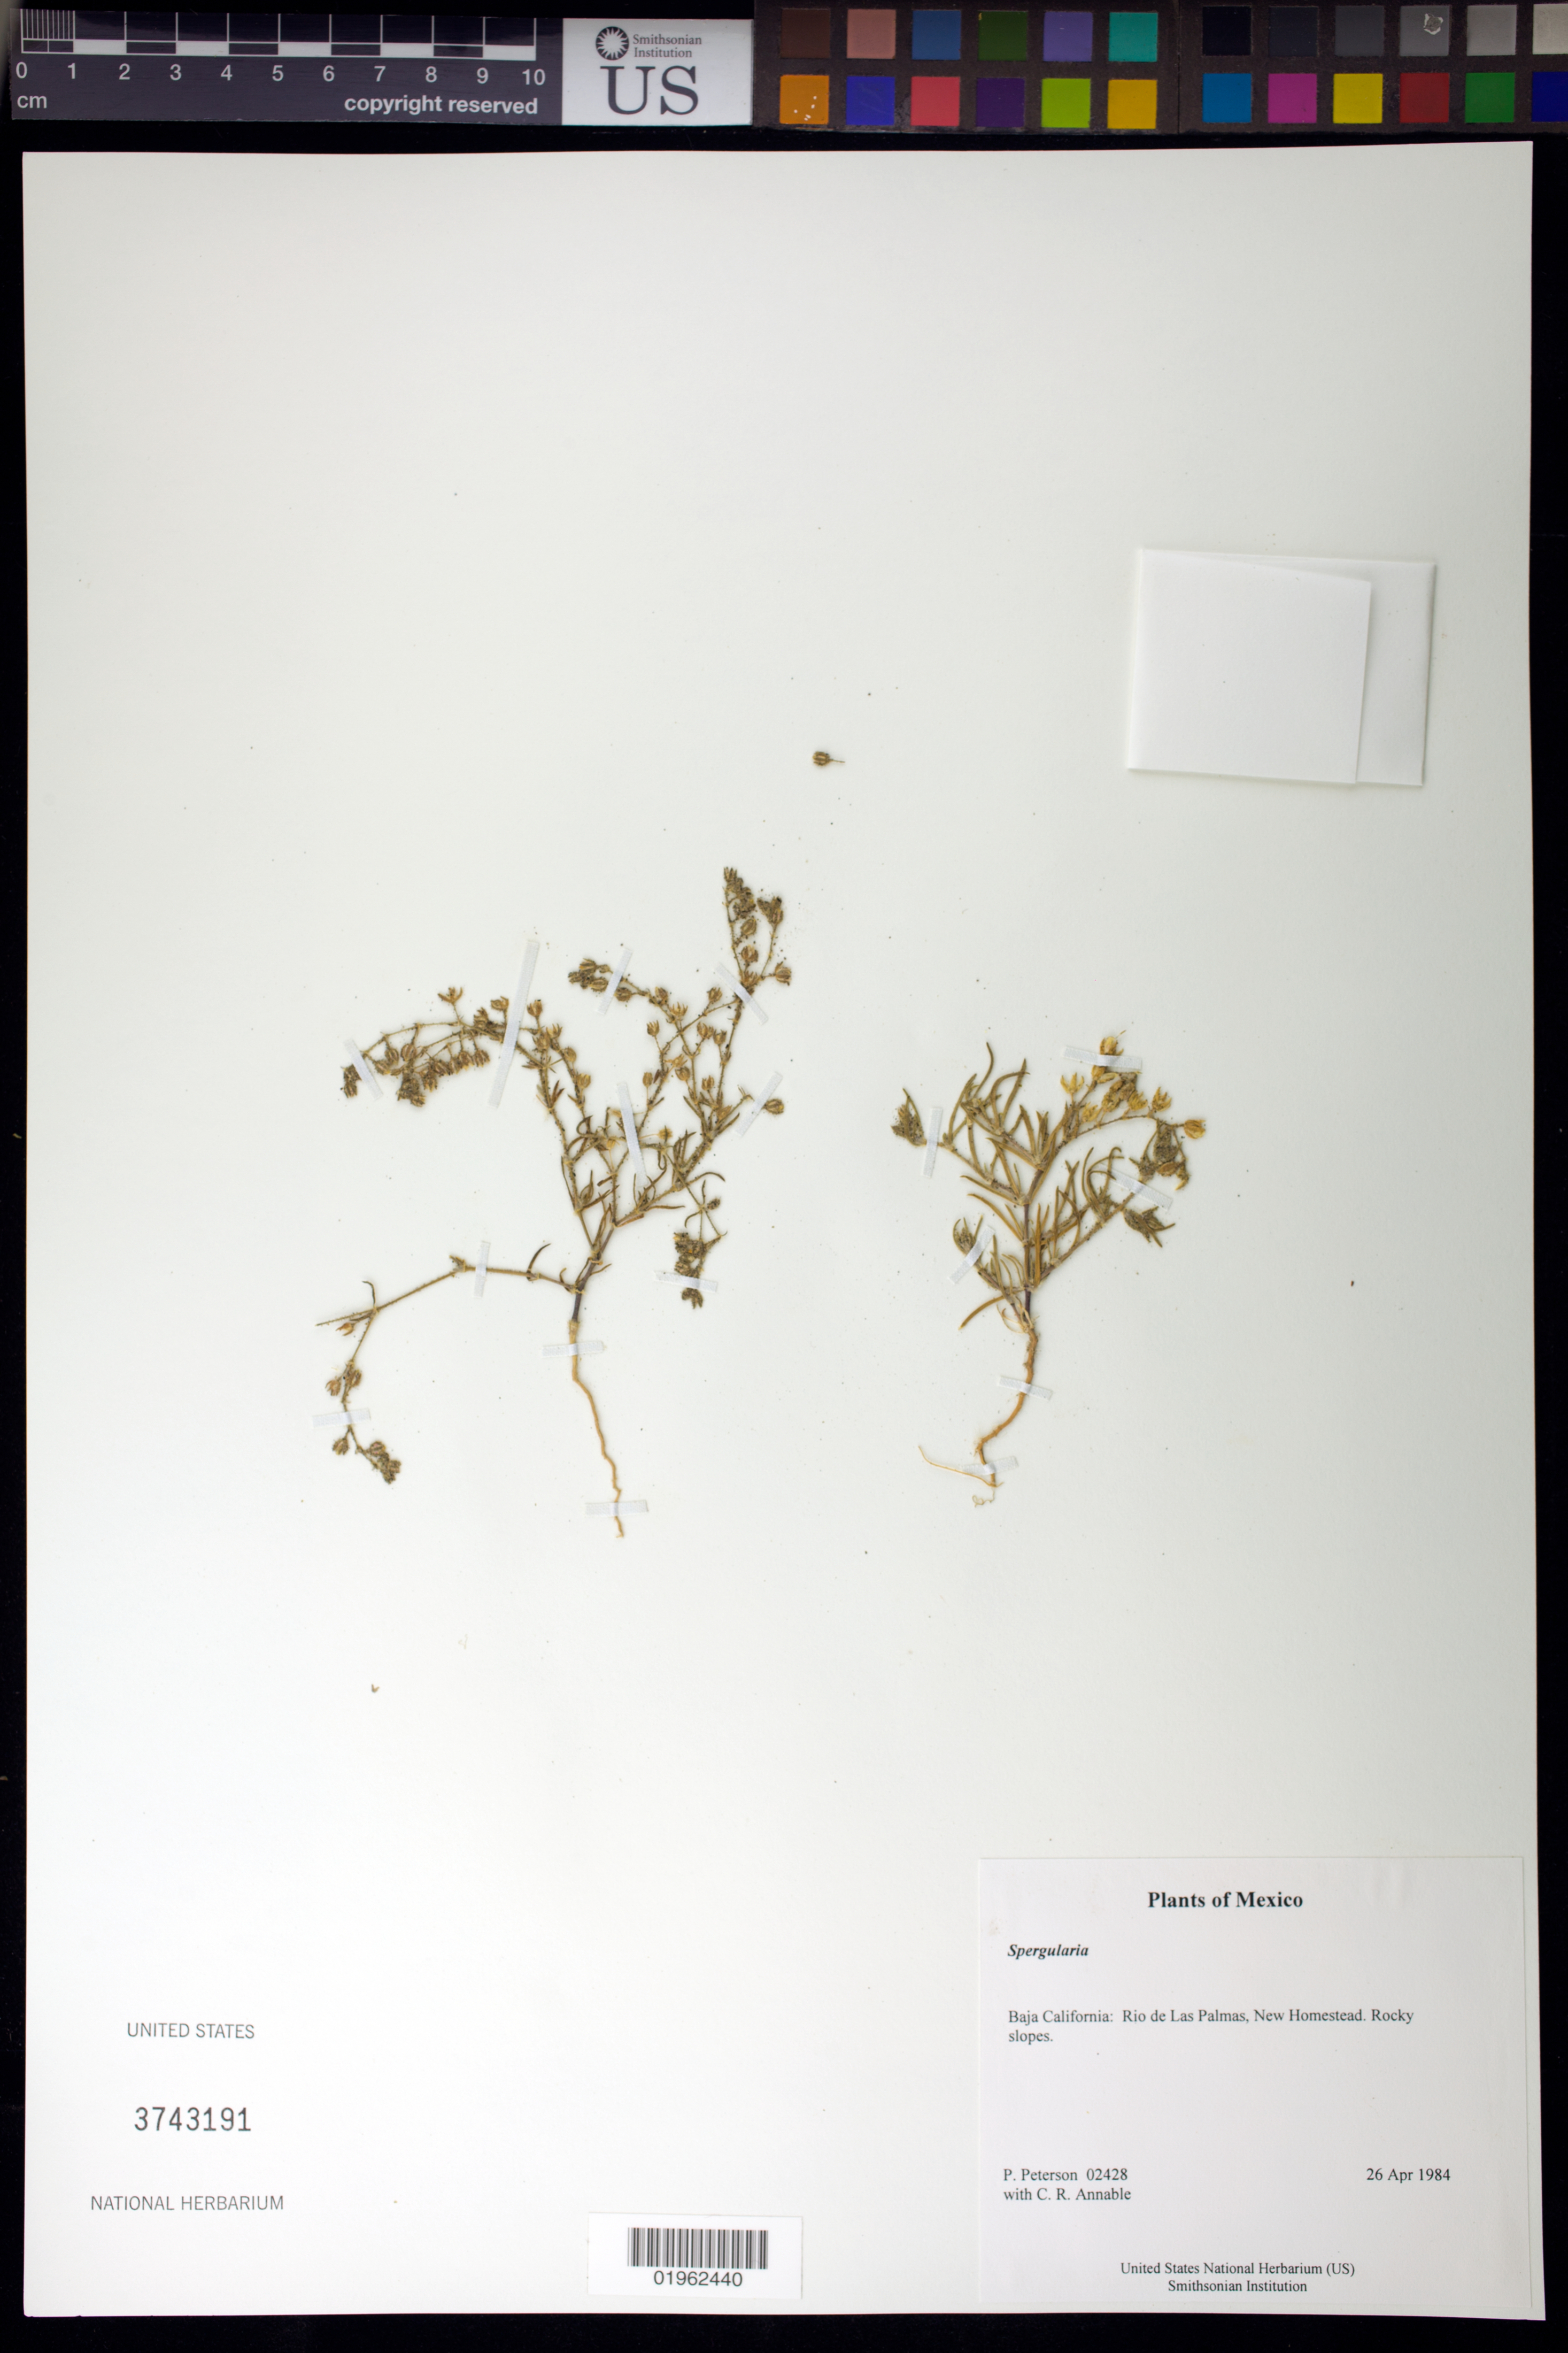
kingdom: Plantae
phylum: Tracheophyta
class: Magnoliopsida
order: Caryophyllales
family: Caryophyllaceae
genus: Spergularia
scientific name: Spergularia sp.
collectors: P. M. Peterson & C. R. Annable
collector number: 02428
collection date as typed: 26 Apr 1984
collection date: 1984-04-26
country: Mexico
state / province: Baja California Norte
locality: Rio de Las Palmas, New Homestead.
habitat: Rocky slopes.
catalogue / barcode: US 3743191